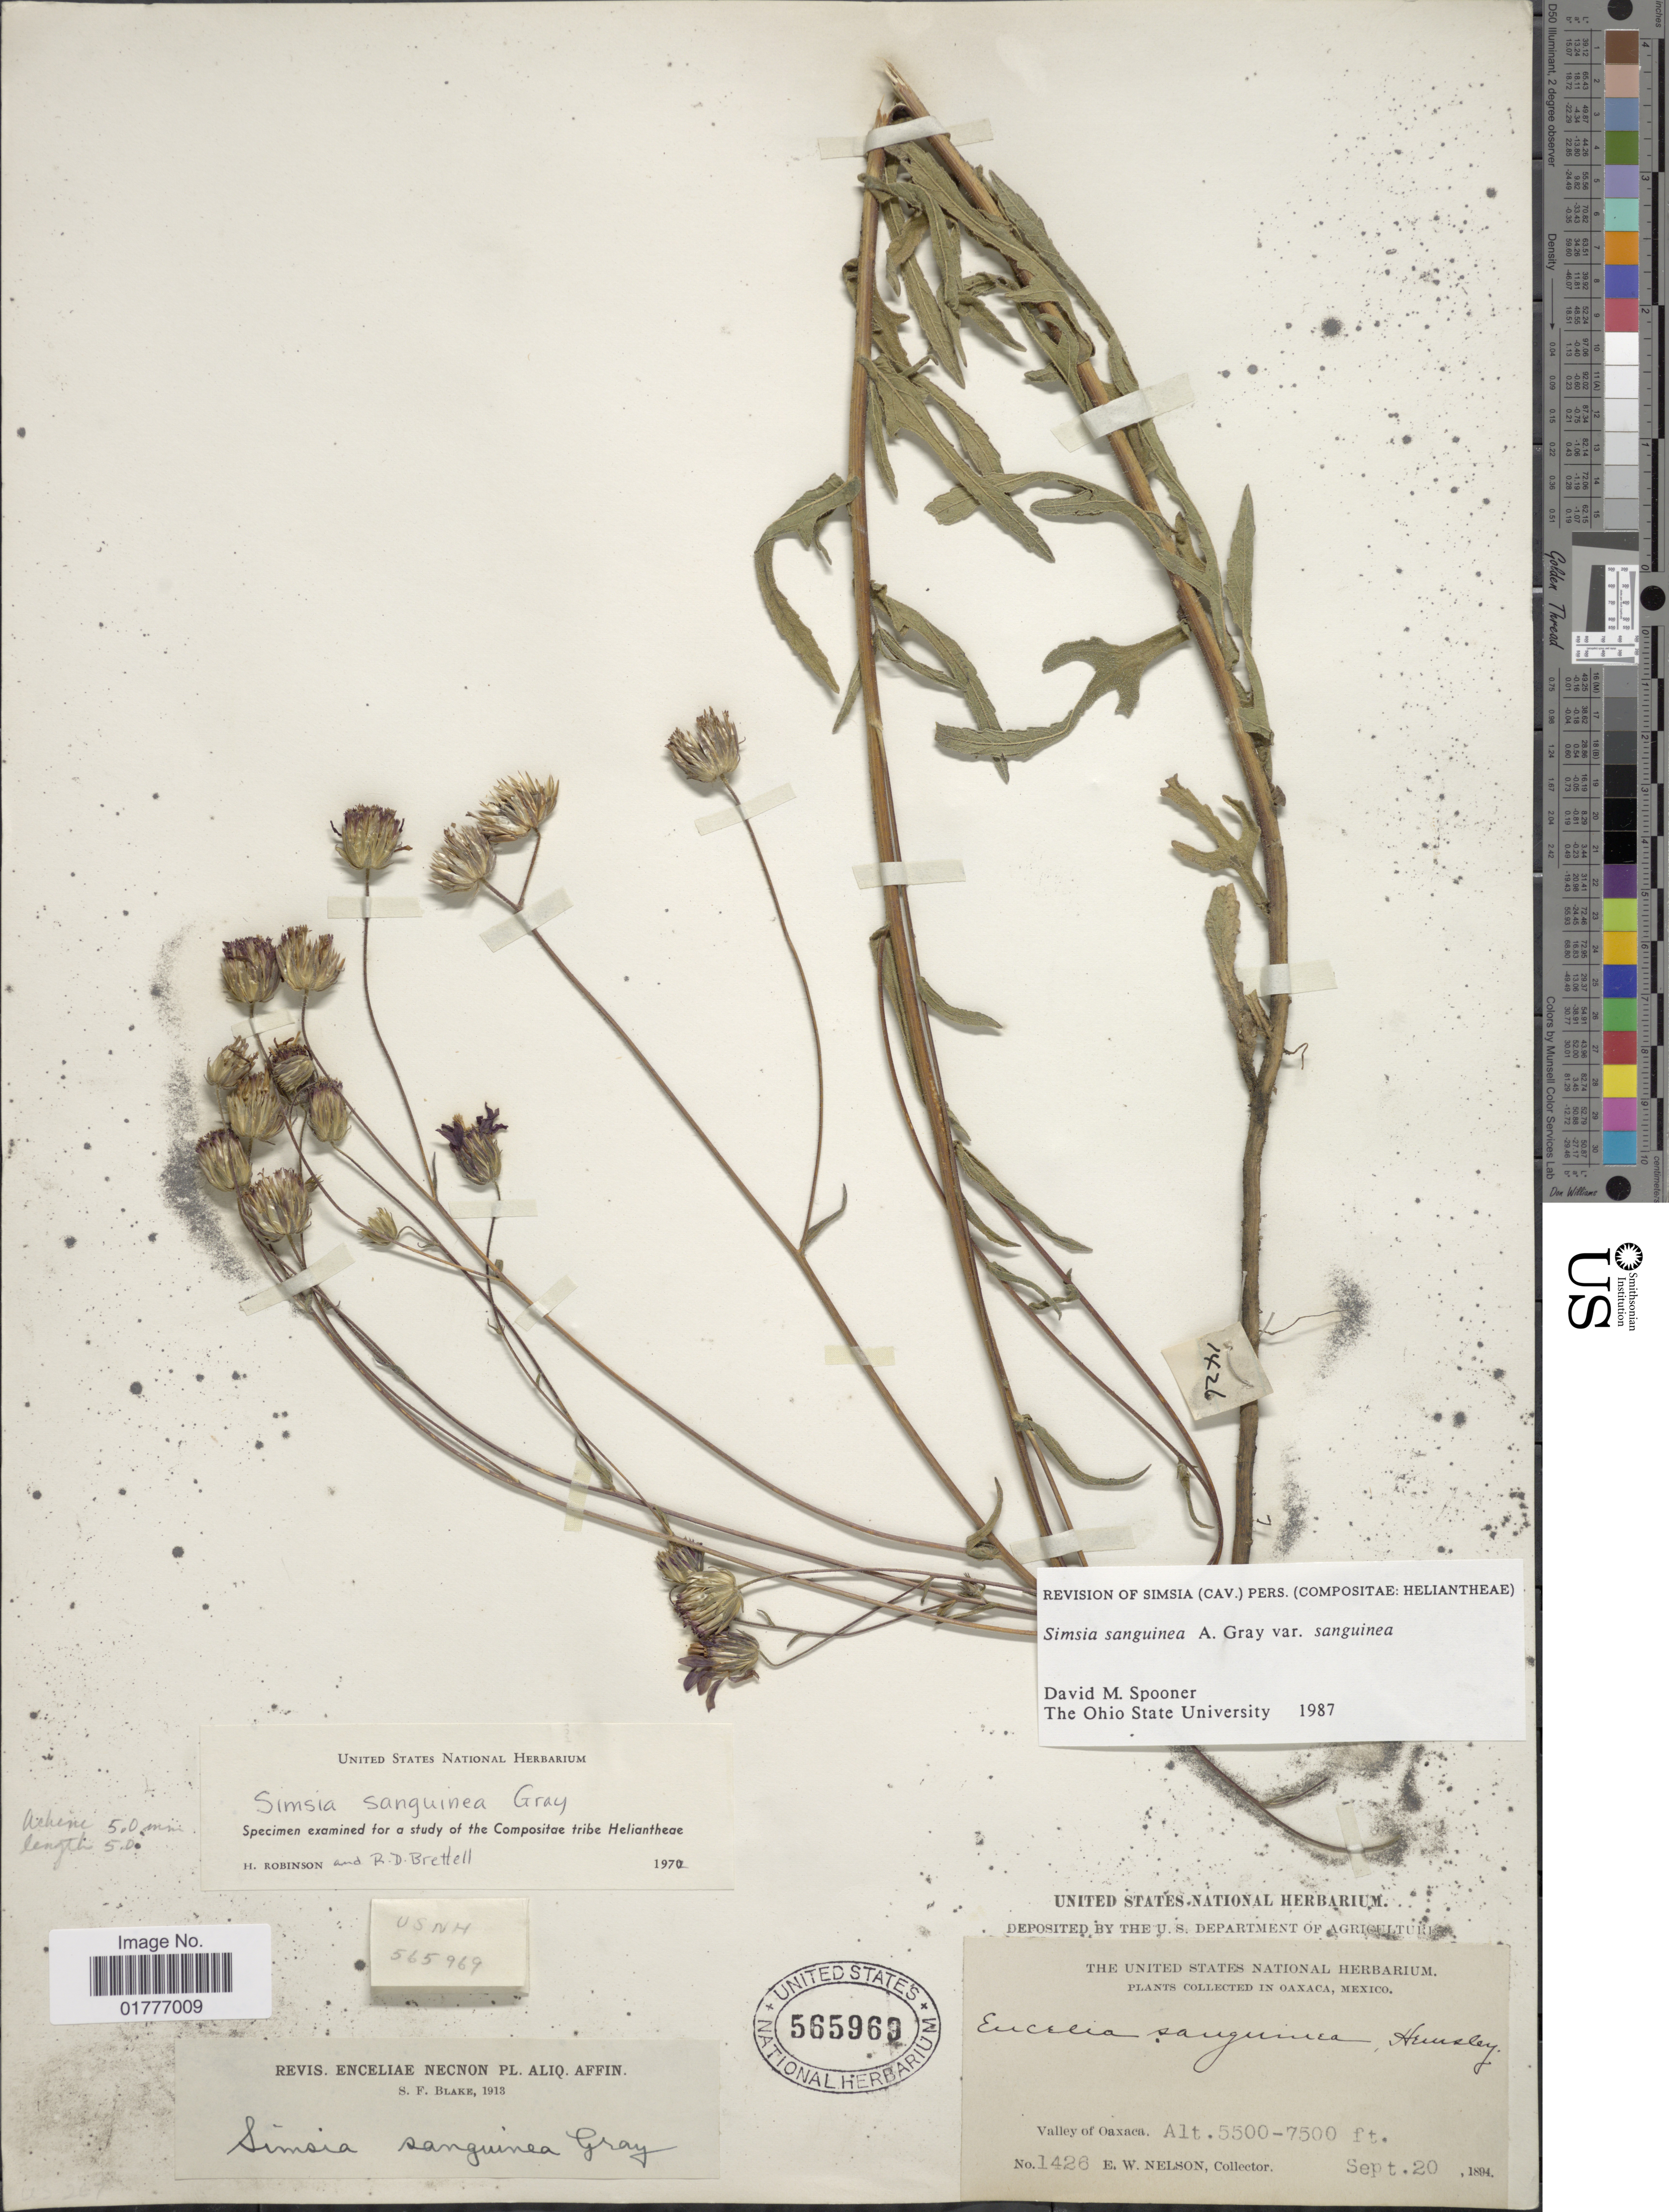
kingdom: Plantae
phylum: Tracheophyta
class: Magnoliopsida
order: Asterales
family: Asteraceae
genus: Simsia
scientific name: Simsia sanguinea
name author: A. Gray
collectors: E. W. Nelson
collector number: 1426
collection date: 1894-09-20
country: Mexico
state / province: Oaxaca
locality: Valley of Oaxaca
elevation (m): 1676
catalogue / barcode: US 565969